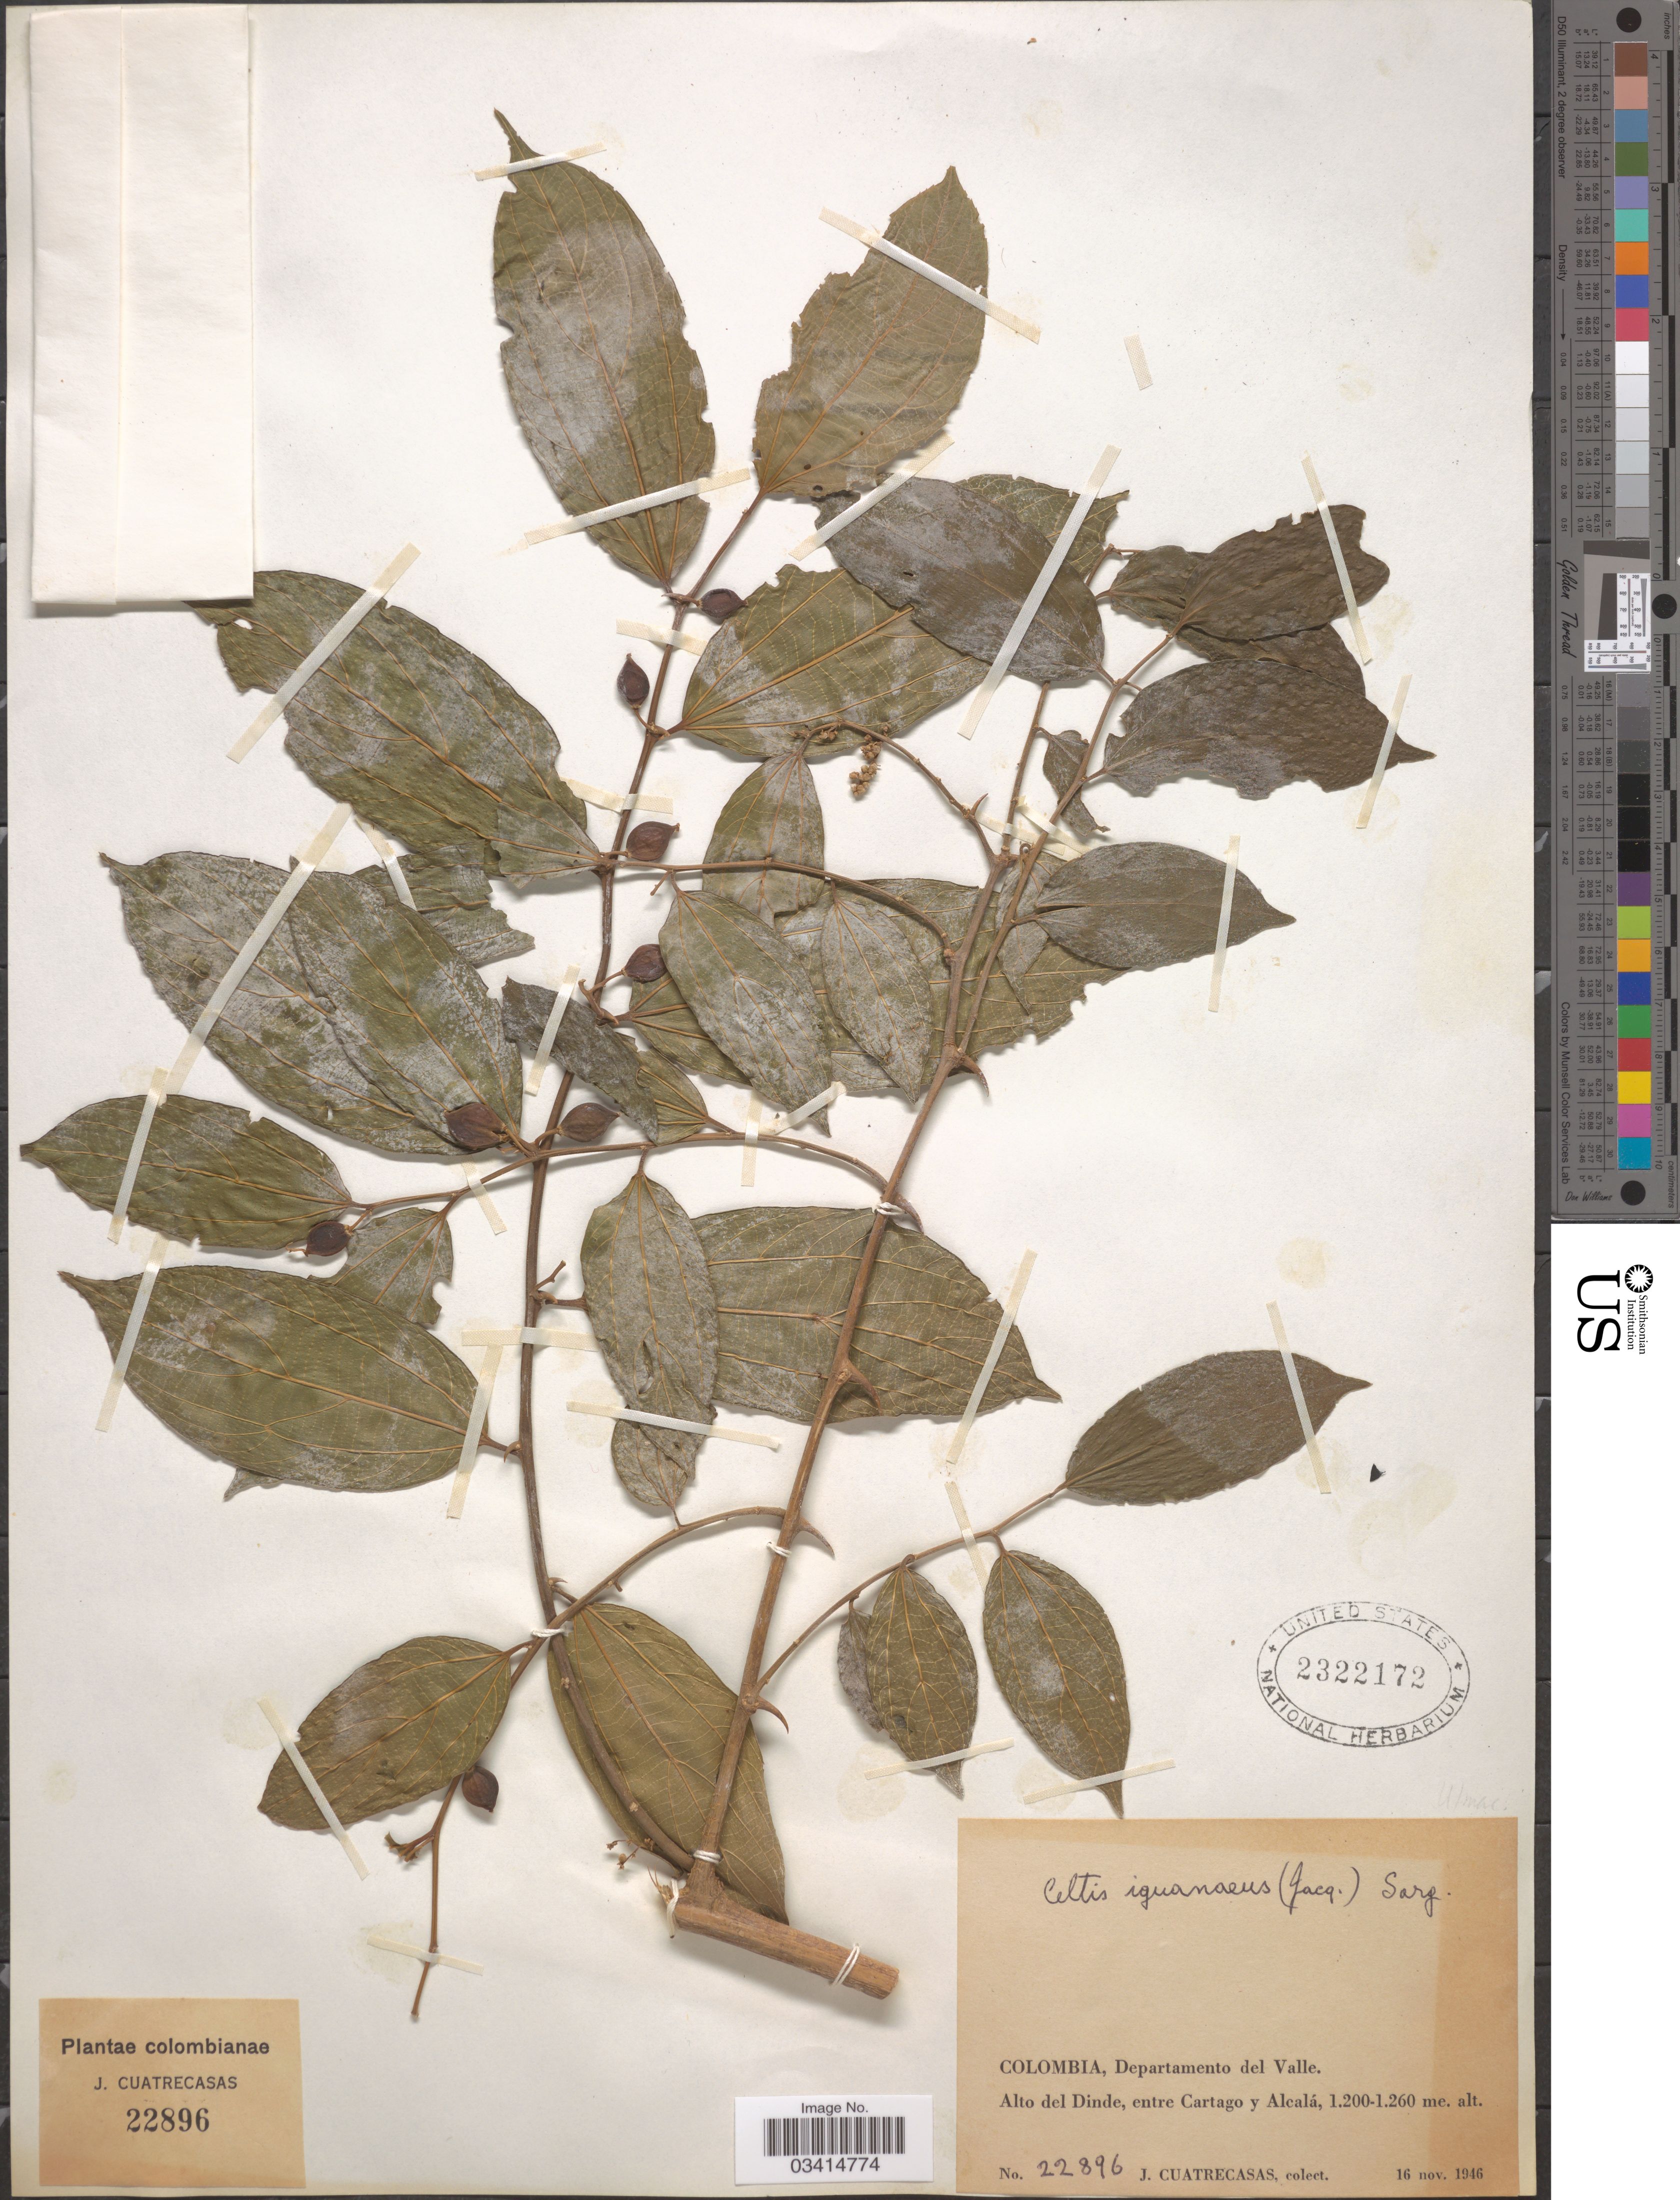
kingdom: Plantae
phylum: Tracheophyta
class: Magnoliopsida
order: Rosales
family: Cannabaceae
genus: Celtis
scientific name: Celtis iguanaea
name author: (Jacq.) Sarg.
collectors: J. Cuatrecasas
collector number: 22896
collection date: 1946-11-16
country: Colombia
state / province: Valle del Cauca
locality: Departamento del Valle. Alto del Dinde, entre Cartago y Alcalá.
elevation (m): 1200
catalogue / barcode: US 2322172